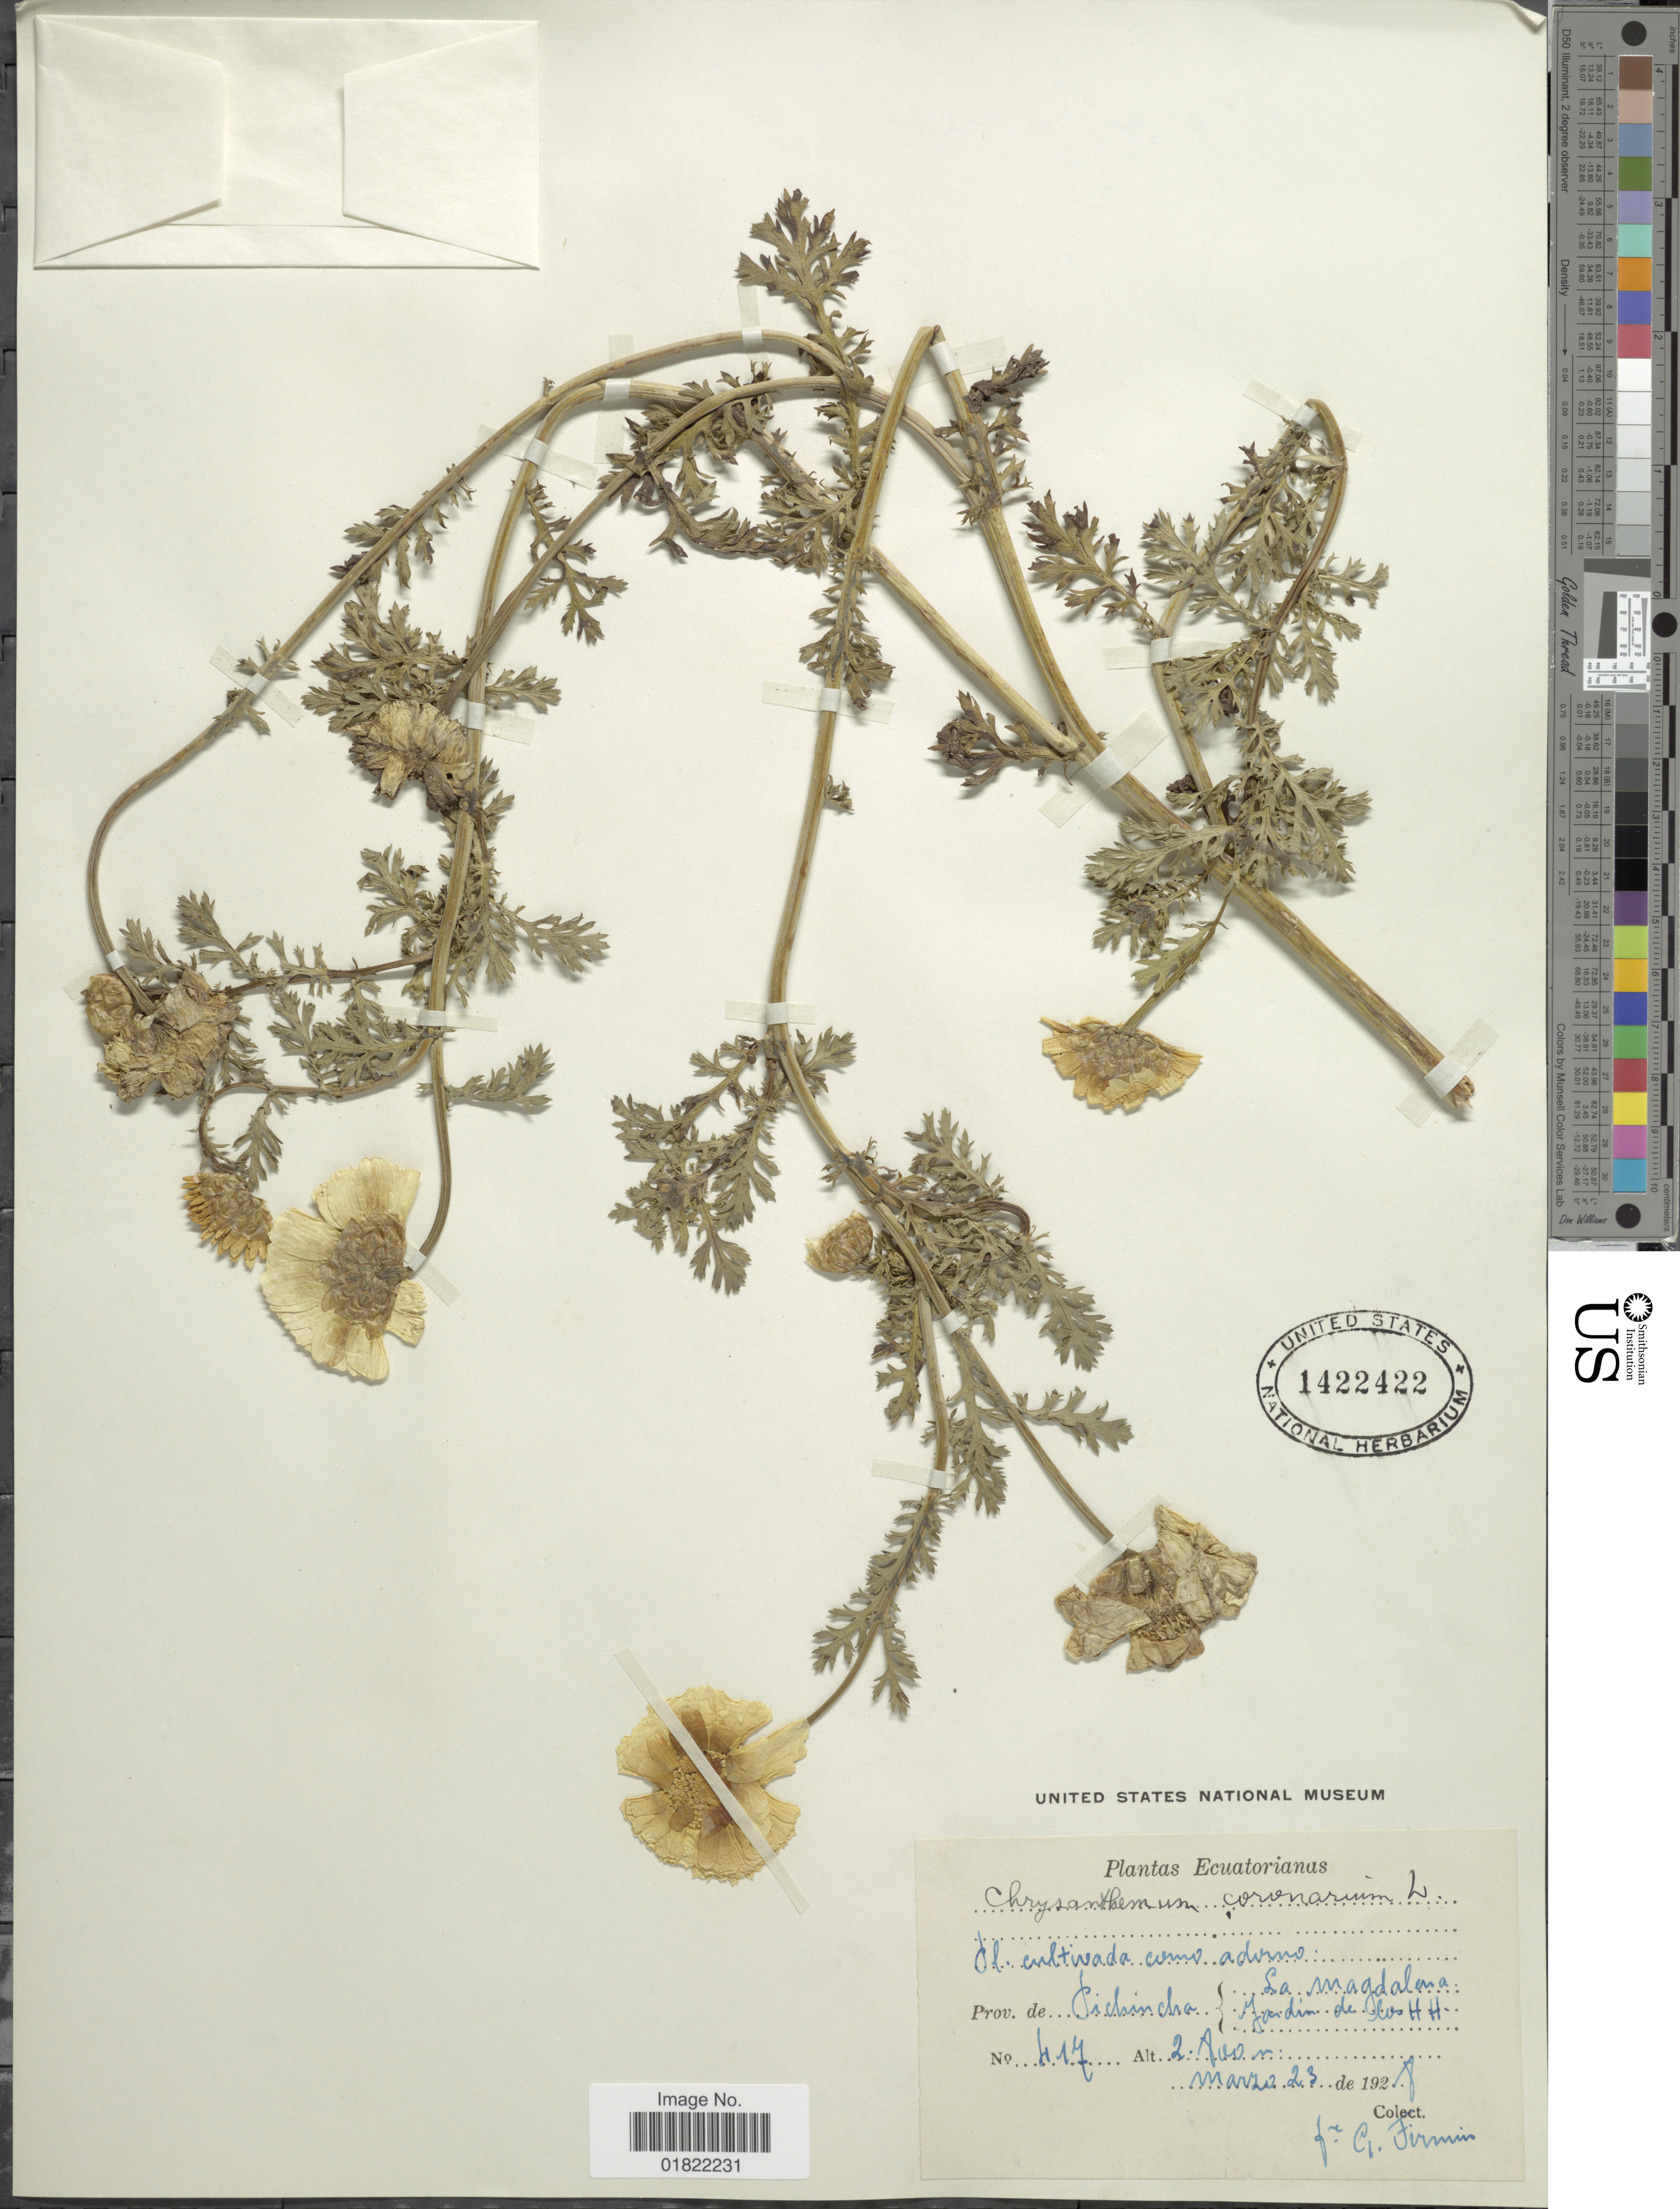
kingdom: Plantae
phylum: Tracheophyta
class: Magnoliopsida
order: Asterales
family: Asteraceae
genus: Chrysanthemum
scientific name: Chrysanthemum coronarium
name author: L.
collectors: F. Firmin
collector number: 417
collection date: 1928-06-23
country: Ecuador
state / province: Pichincha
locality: Prov. de Pichincha, La Magdalena, Jardin de Los H. H.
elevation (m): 2800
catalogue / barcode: US 1422422